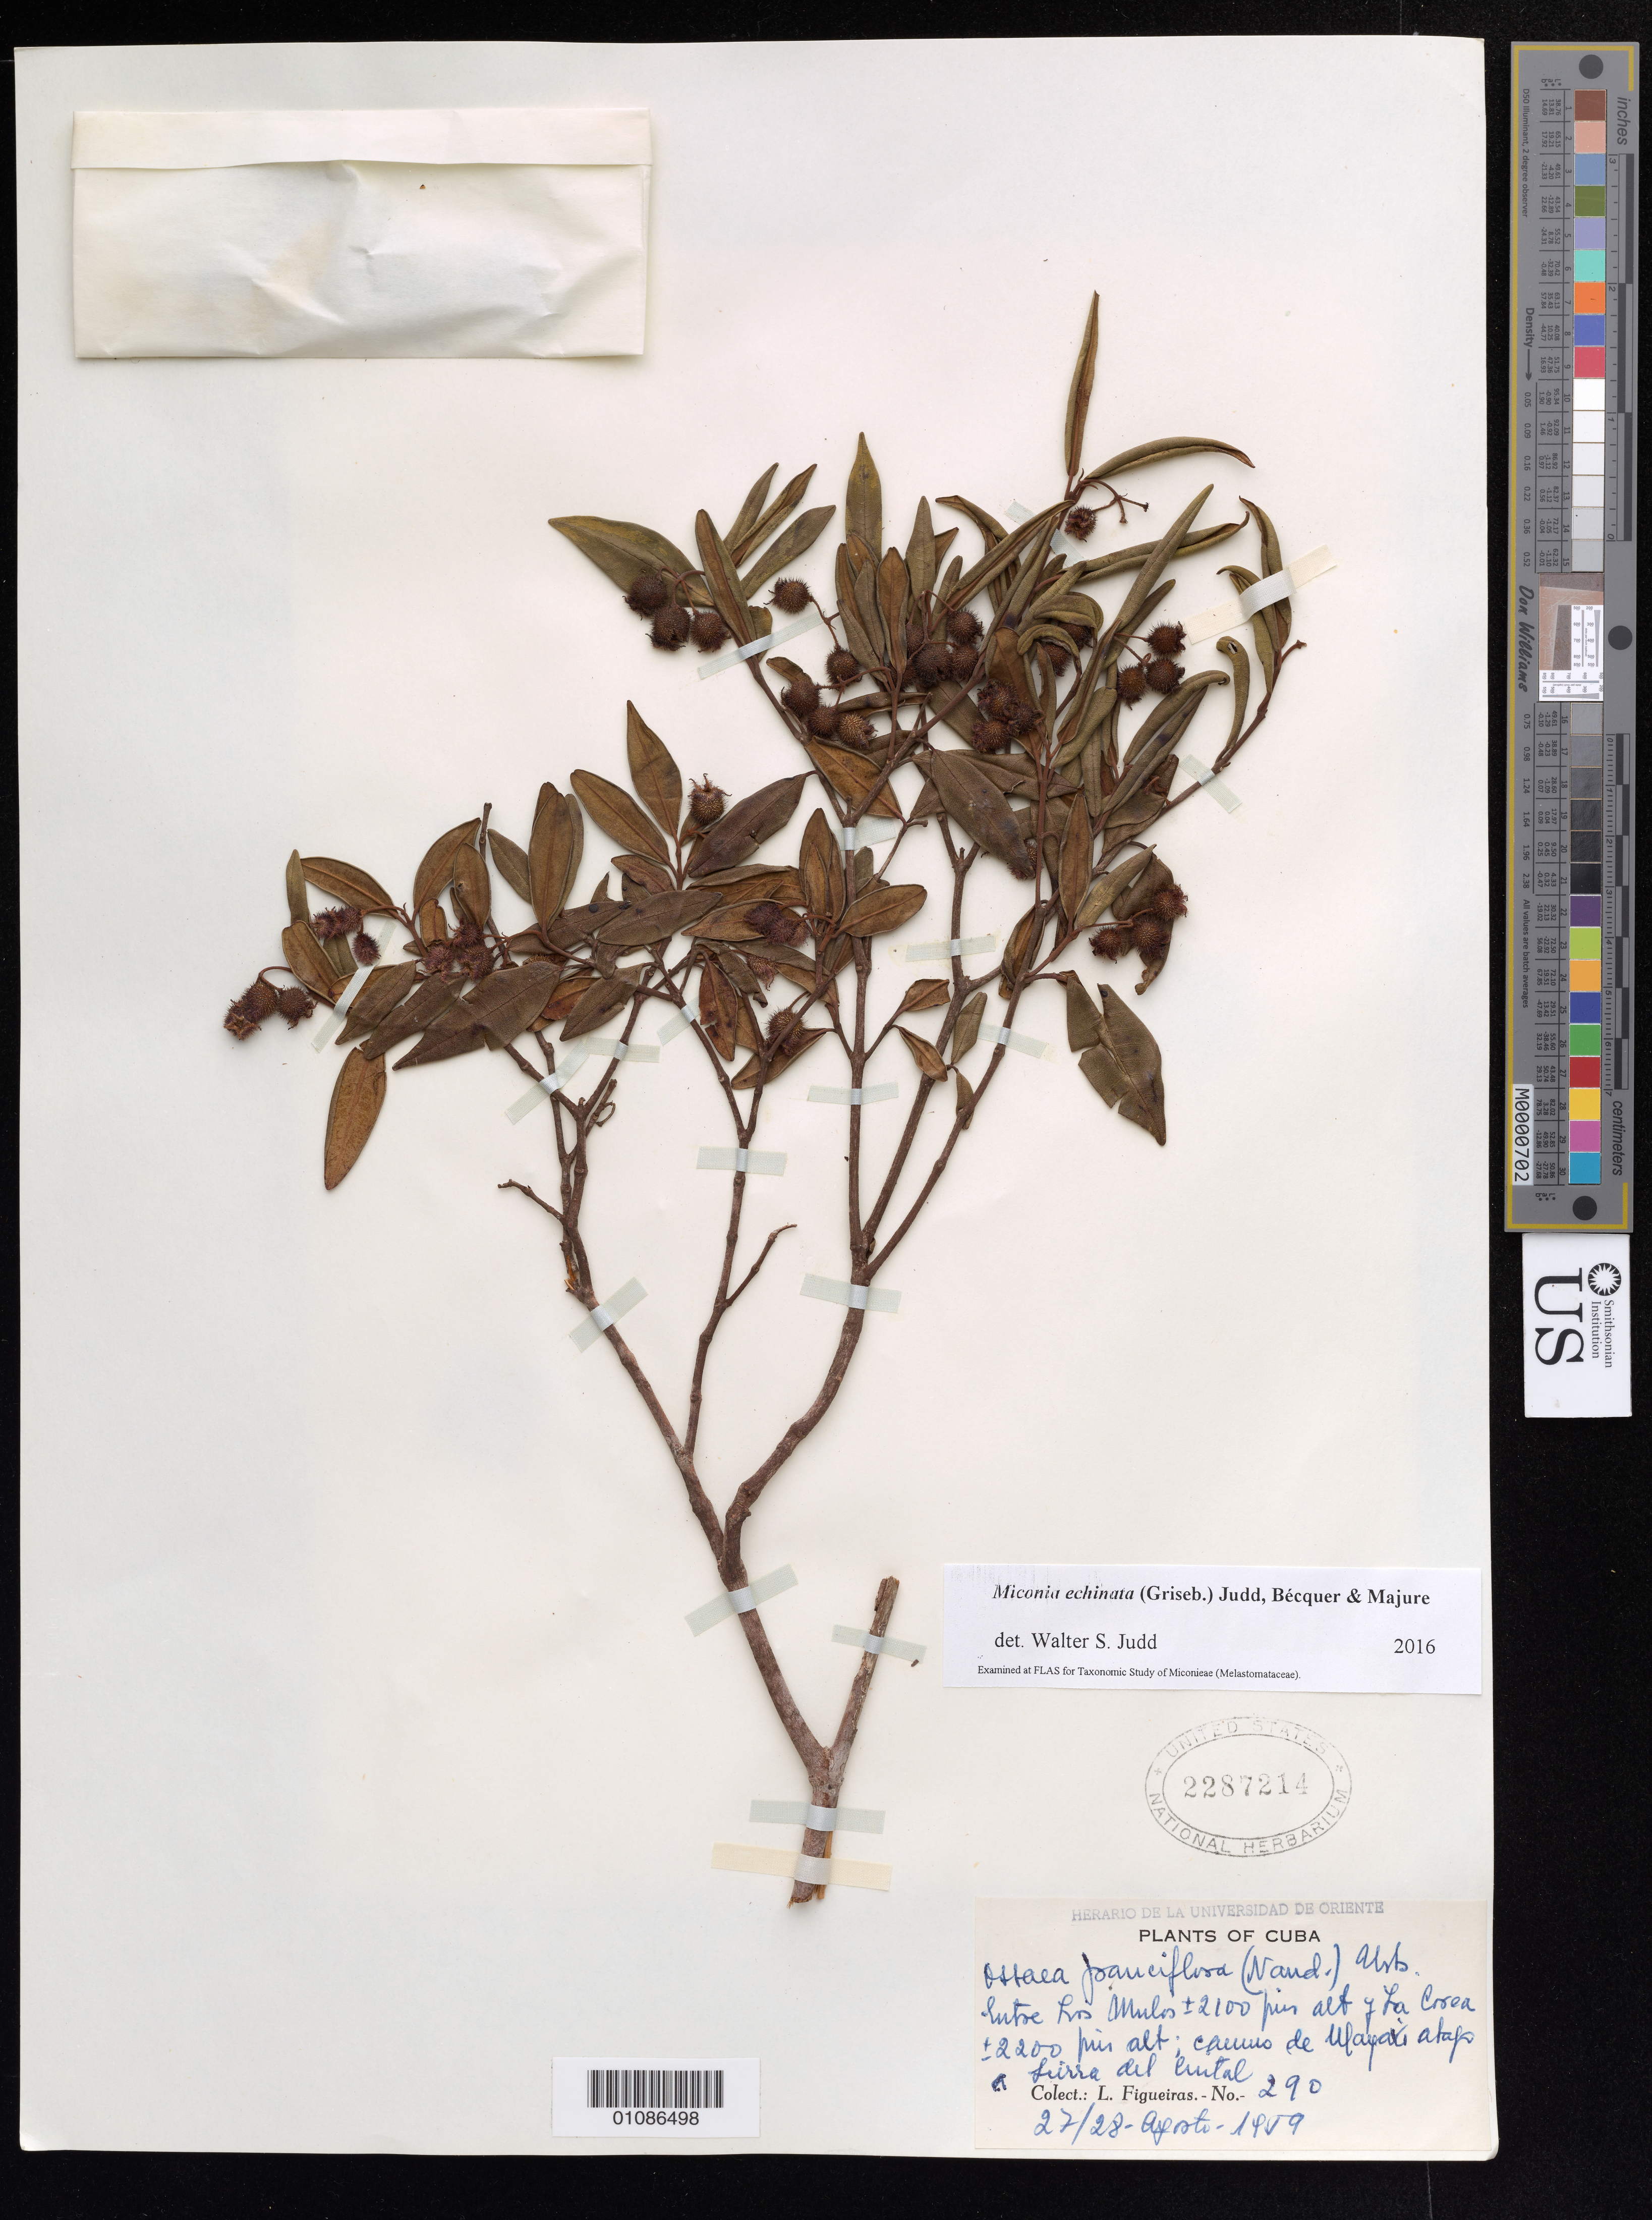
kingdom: Plantae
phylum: Tracheophyta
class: Magnoliopsida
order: Myrtales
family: Melastomataceae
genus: Miconia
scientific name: Miconia echinata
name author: (Griseb.) Judd et al.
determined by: Judd, Walter S.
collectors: M. López Figueiras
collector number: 290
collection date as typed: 27 Aug 1959 to 28 Aug 1959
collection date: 1959-08-27/1959-08-28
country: Cuba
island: Cuba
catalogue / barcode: US 2287214